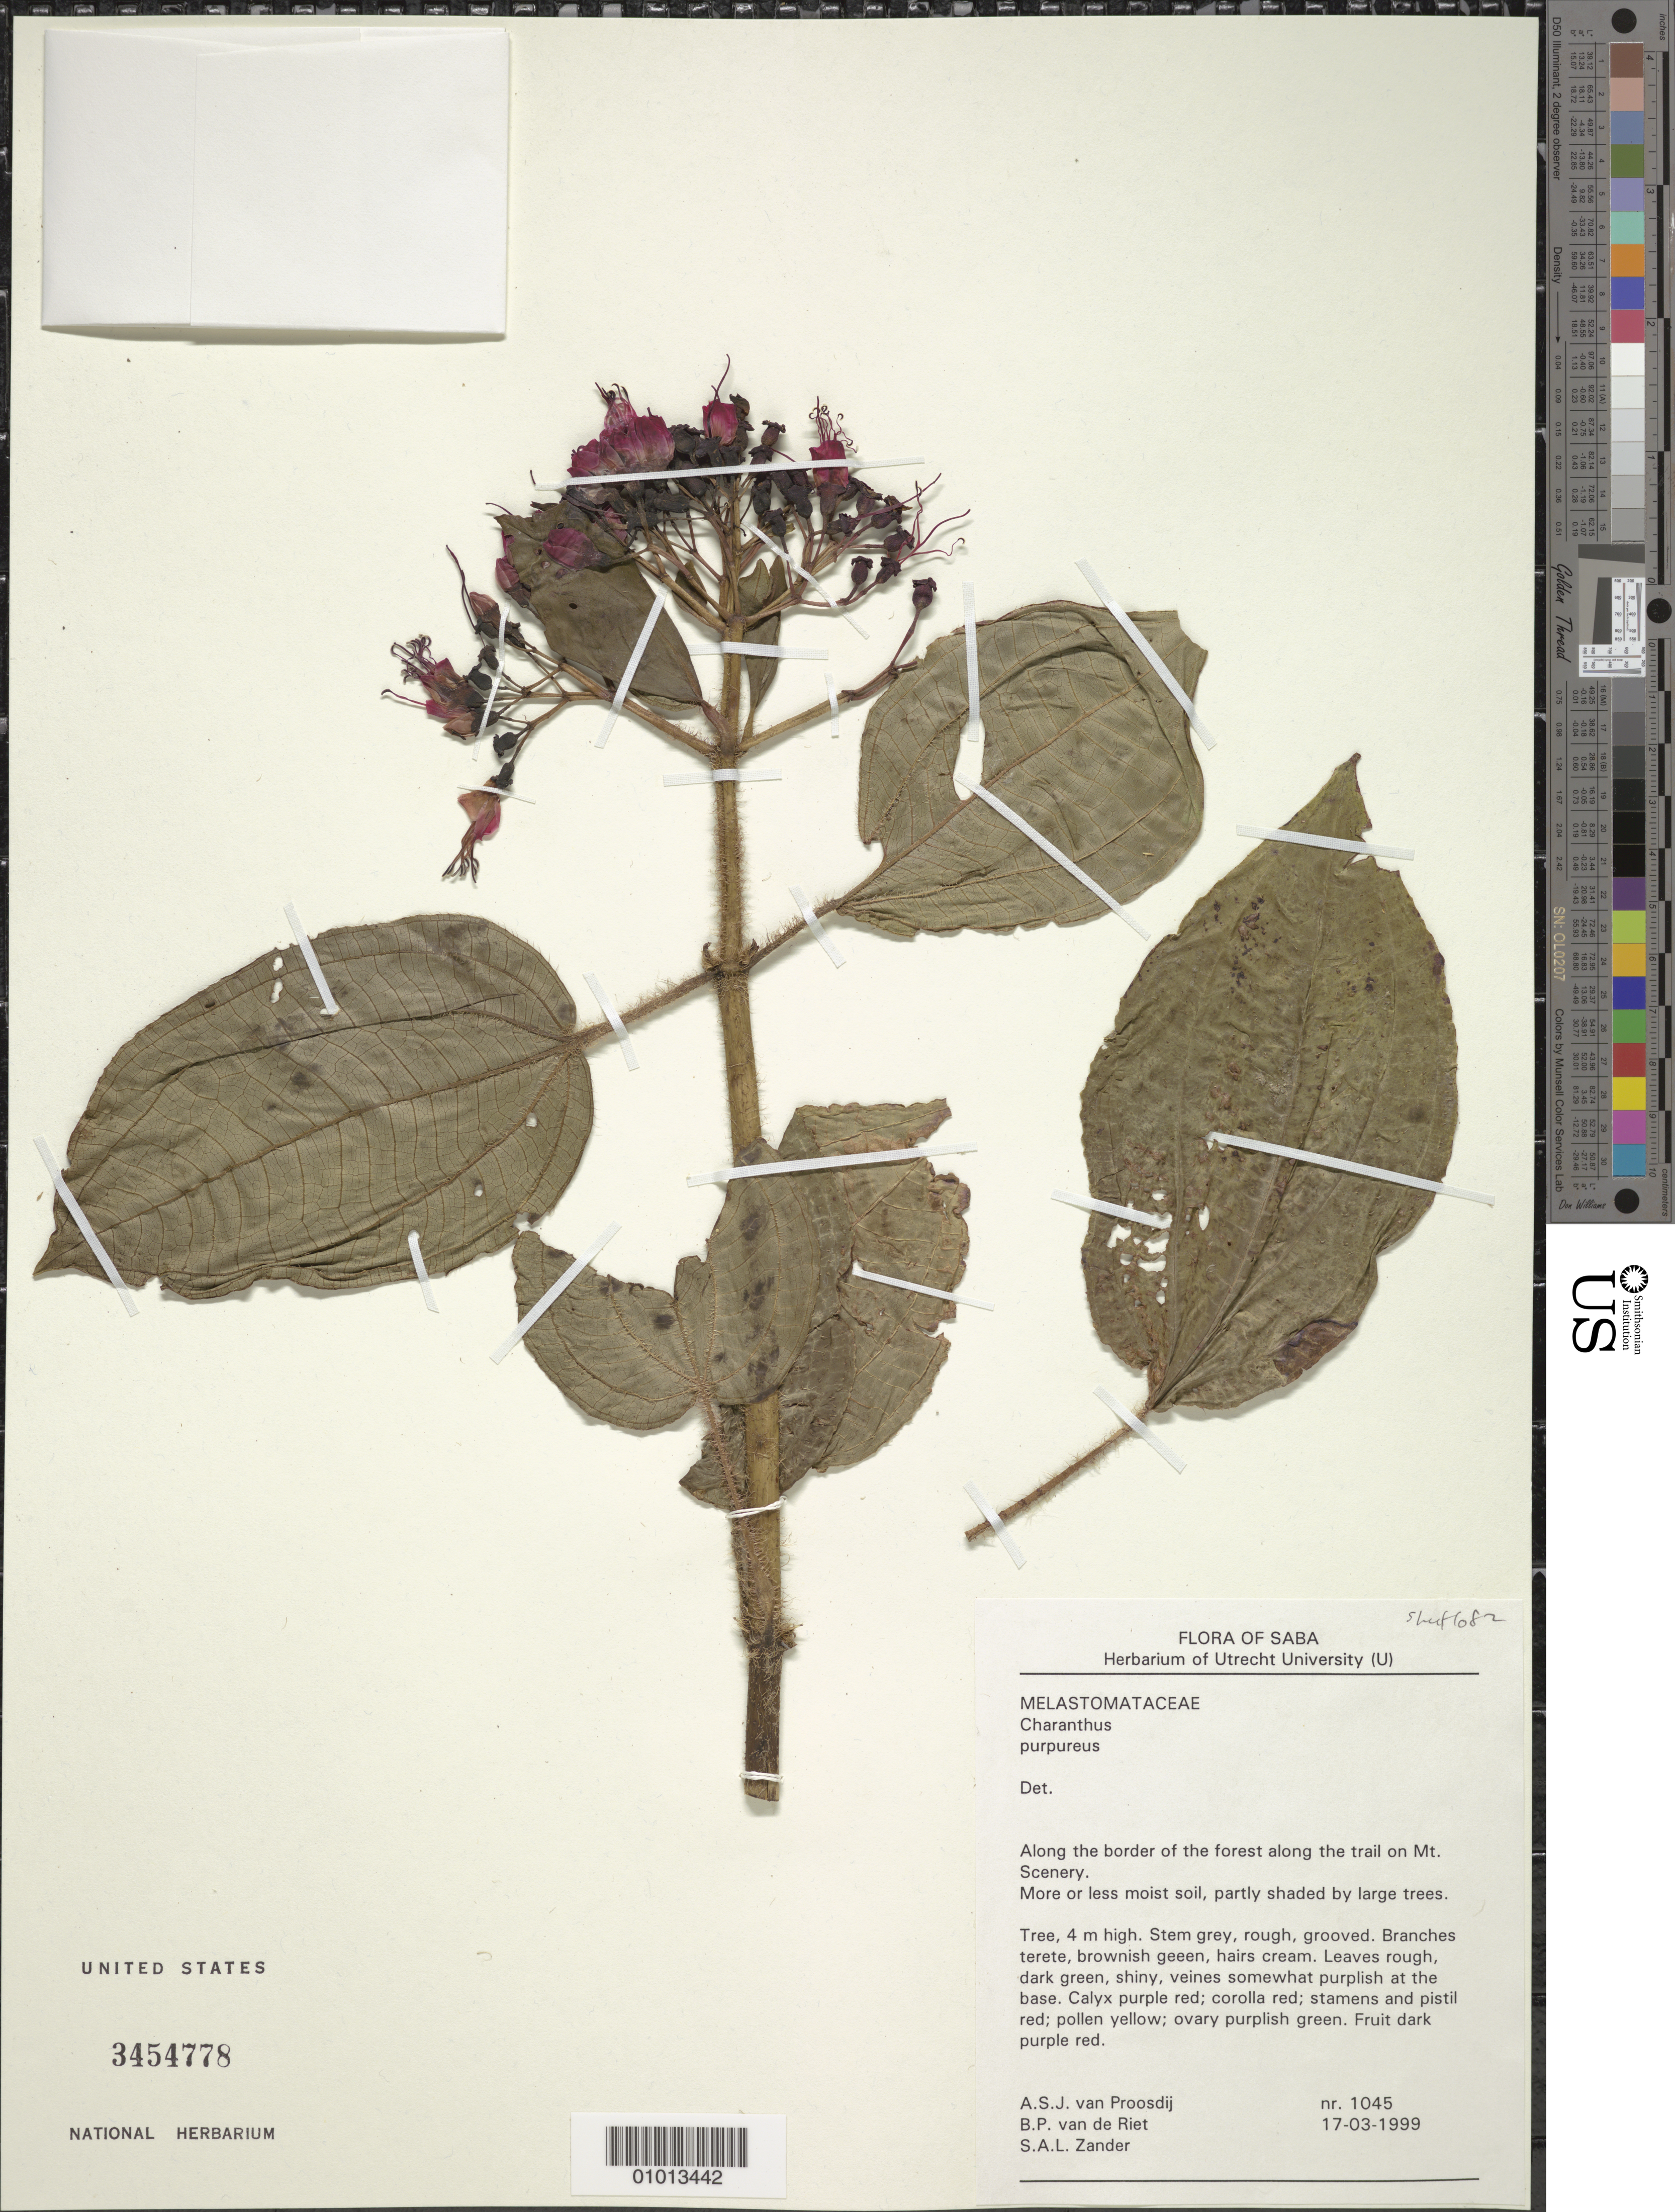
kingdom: Plantae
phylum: Tracheophyta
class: Magnoliopsida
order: Myrtales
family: Melastomataceae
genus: Charianthus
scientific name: Charianthus purpureus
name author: D. Don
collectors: A. Proosdij, B. Riet & S. Zander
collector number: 1045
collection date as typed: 17 Mar 1999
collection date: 1999-03-17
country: Netherlands Antilles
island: Saba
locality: Mt. Scenery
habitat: Along the border of the forest along trail; more or less moist soil, partly shaded by large trees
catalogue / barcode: US 3454778